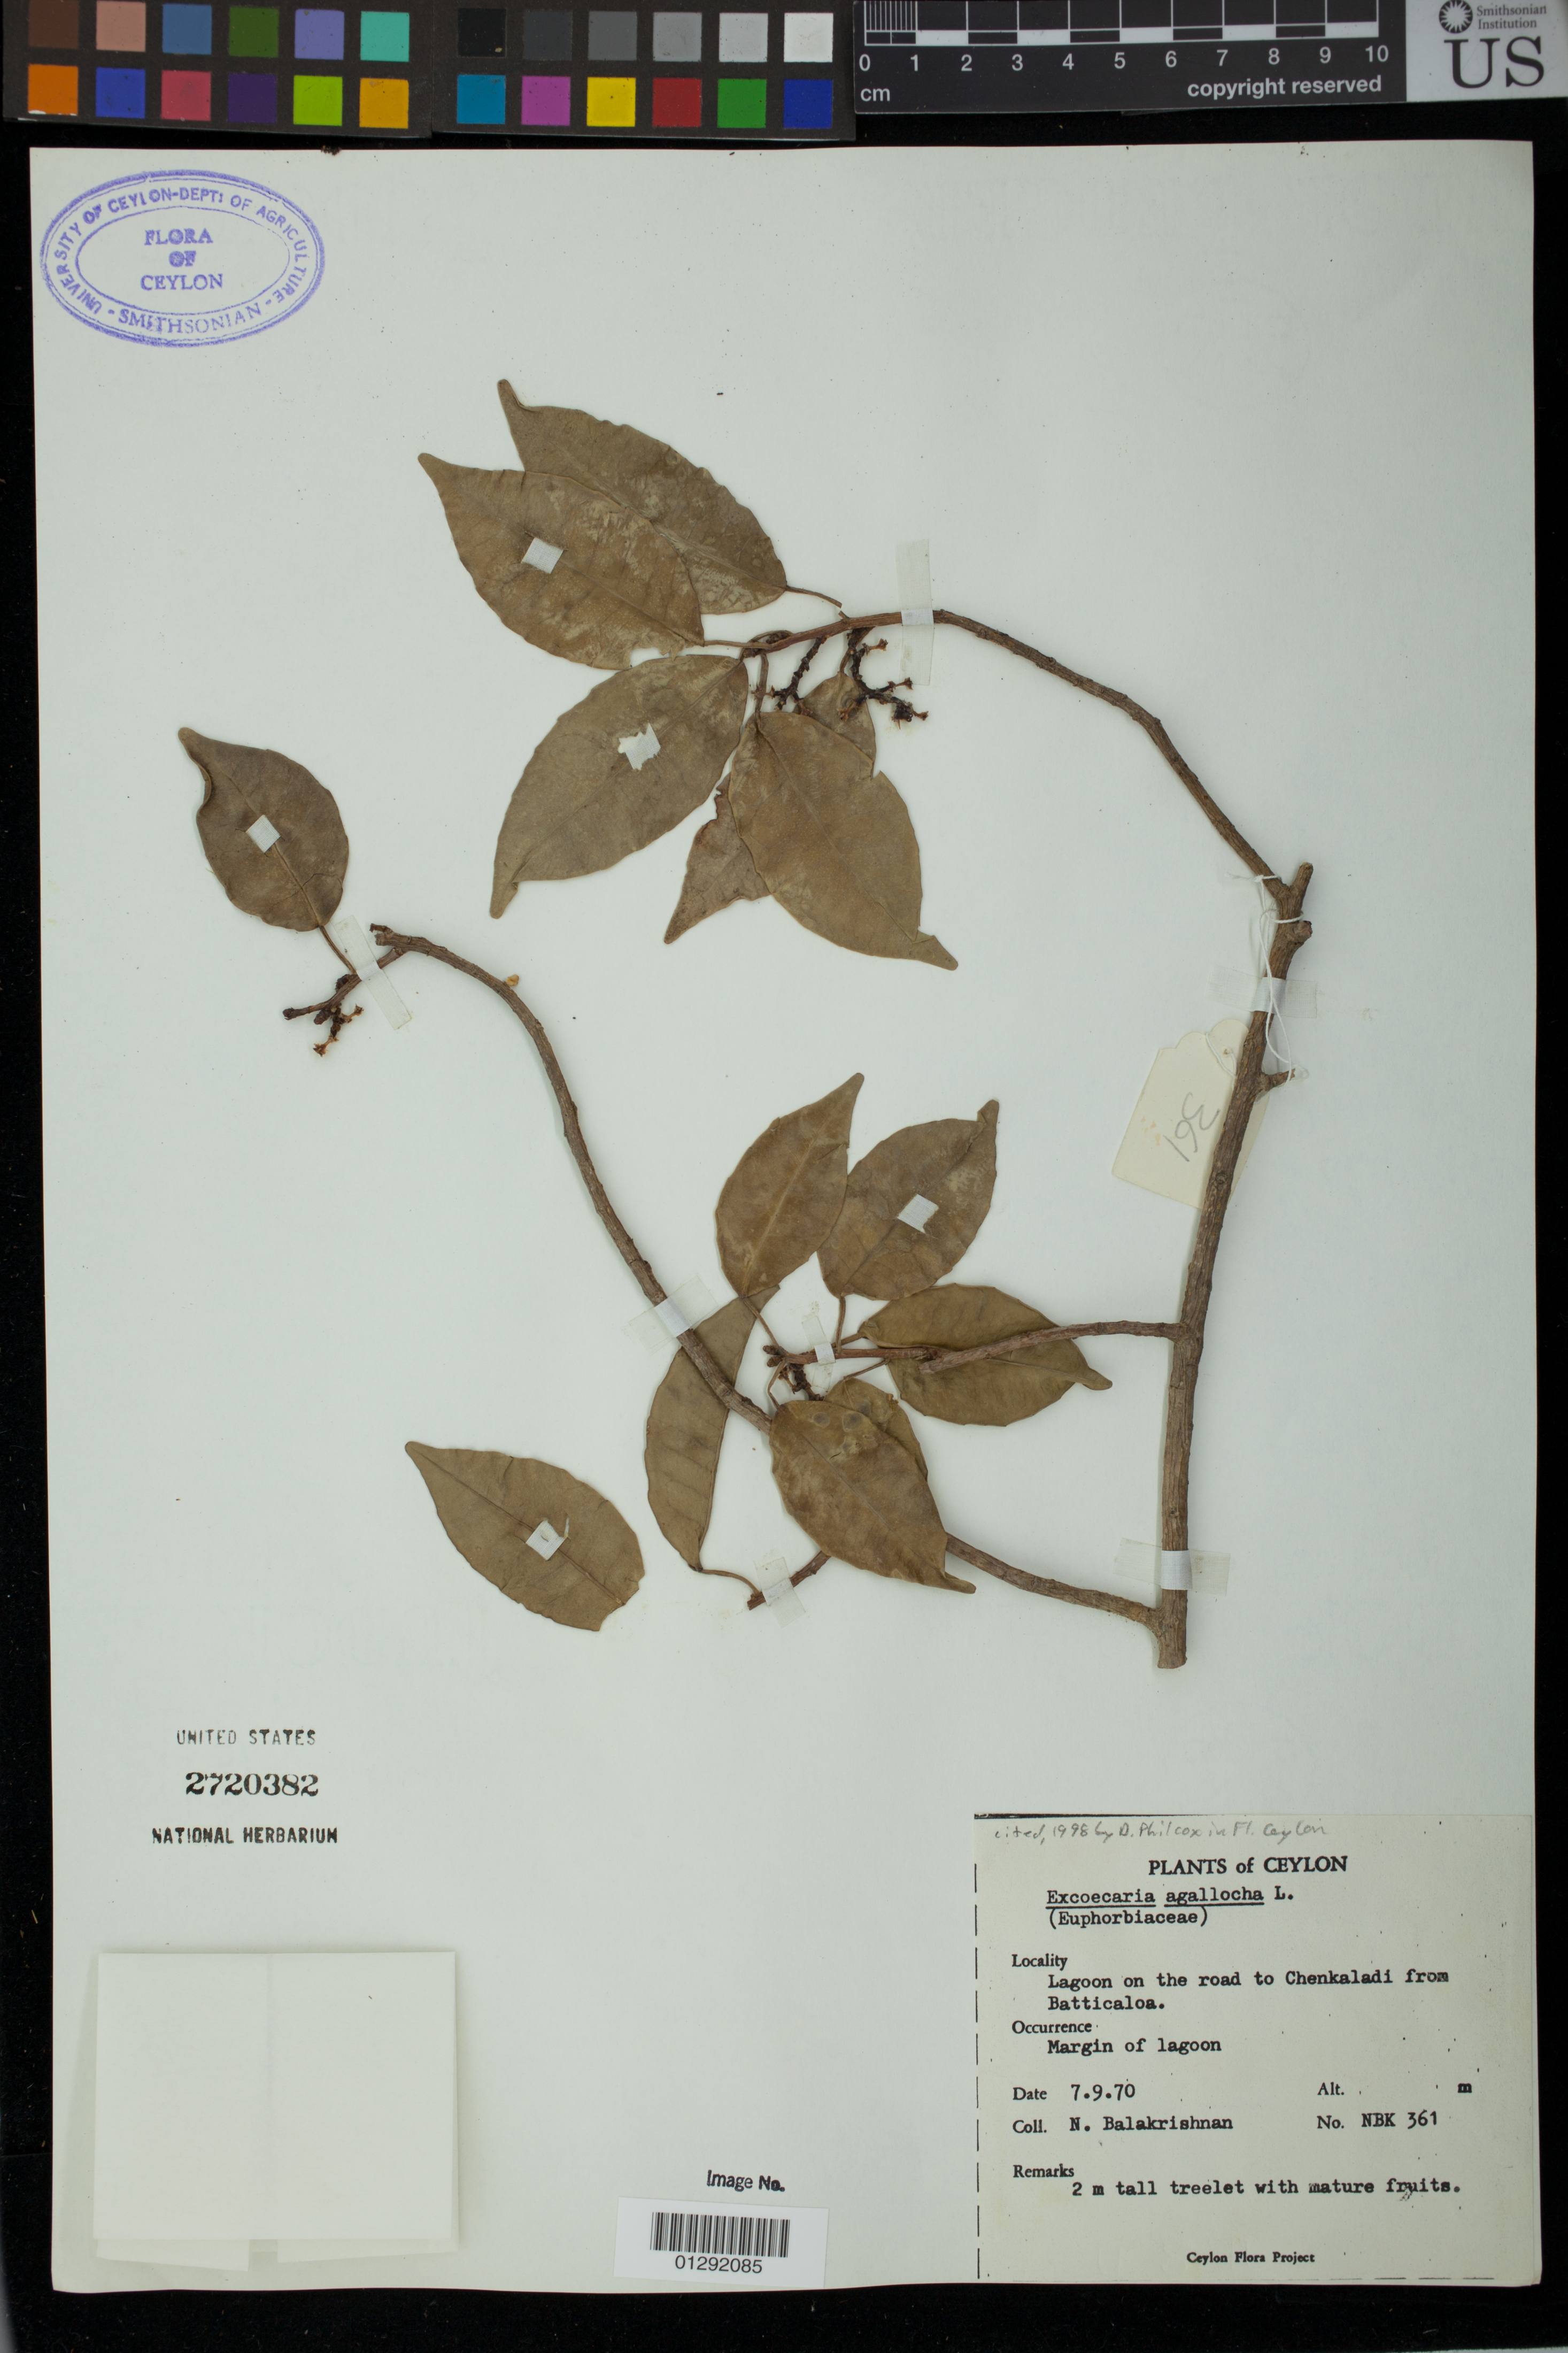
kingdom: Plantae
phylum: Tracheophyta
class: Magnoliopsida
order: Malpighiales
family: Euphorbiaceae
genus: Excoecaria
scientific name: Excoecaria agallocha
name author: L.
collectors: N. Balakrishnan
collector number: NBK 361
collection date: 1970-09-07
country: Sri Lanka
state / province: Eastern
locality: Ceylon. Lagoon on the road to Chenkaladi from Batticaloa.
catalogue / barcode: US 2720382